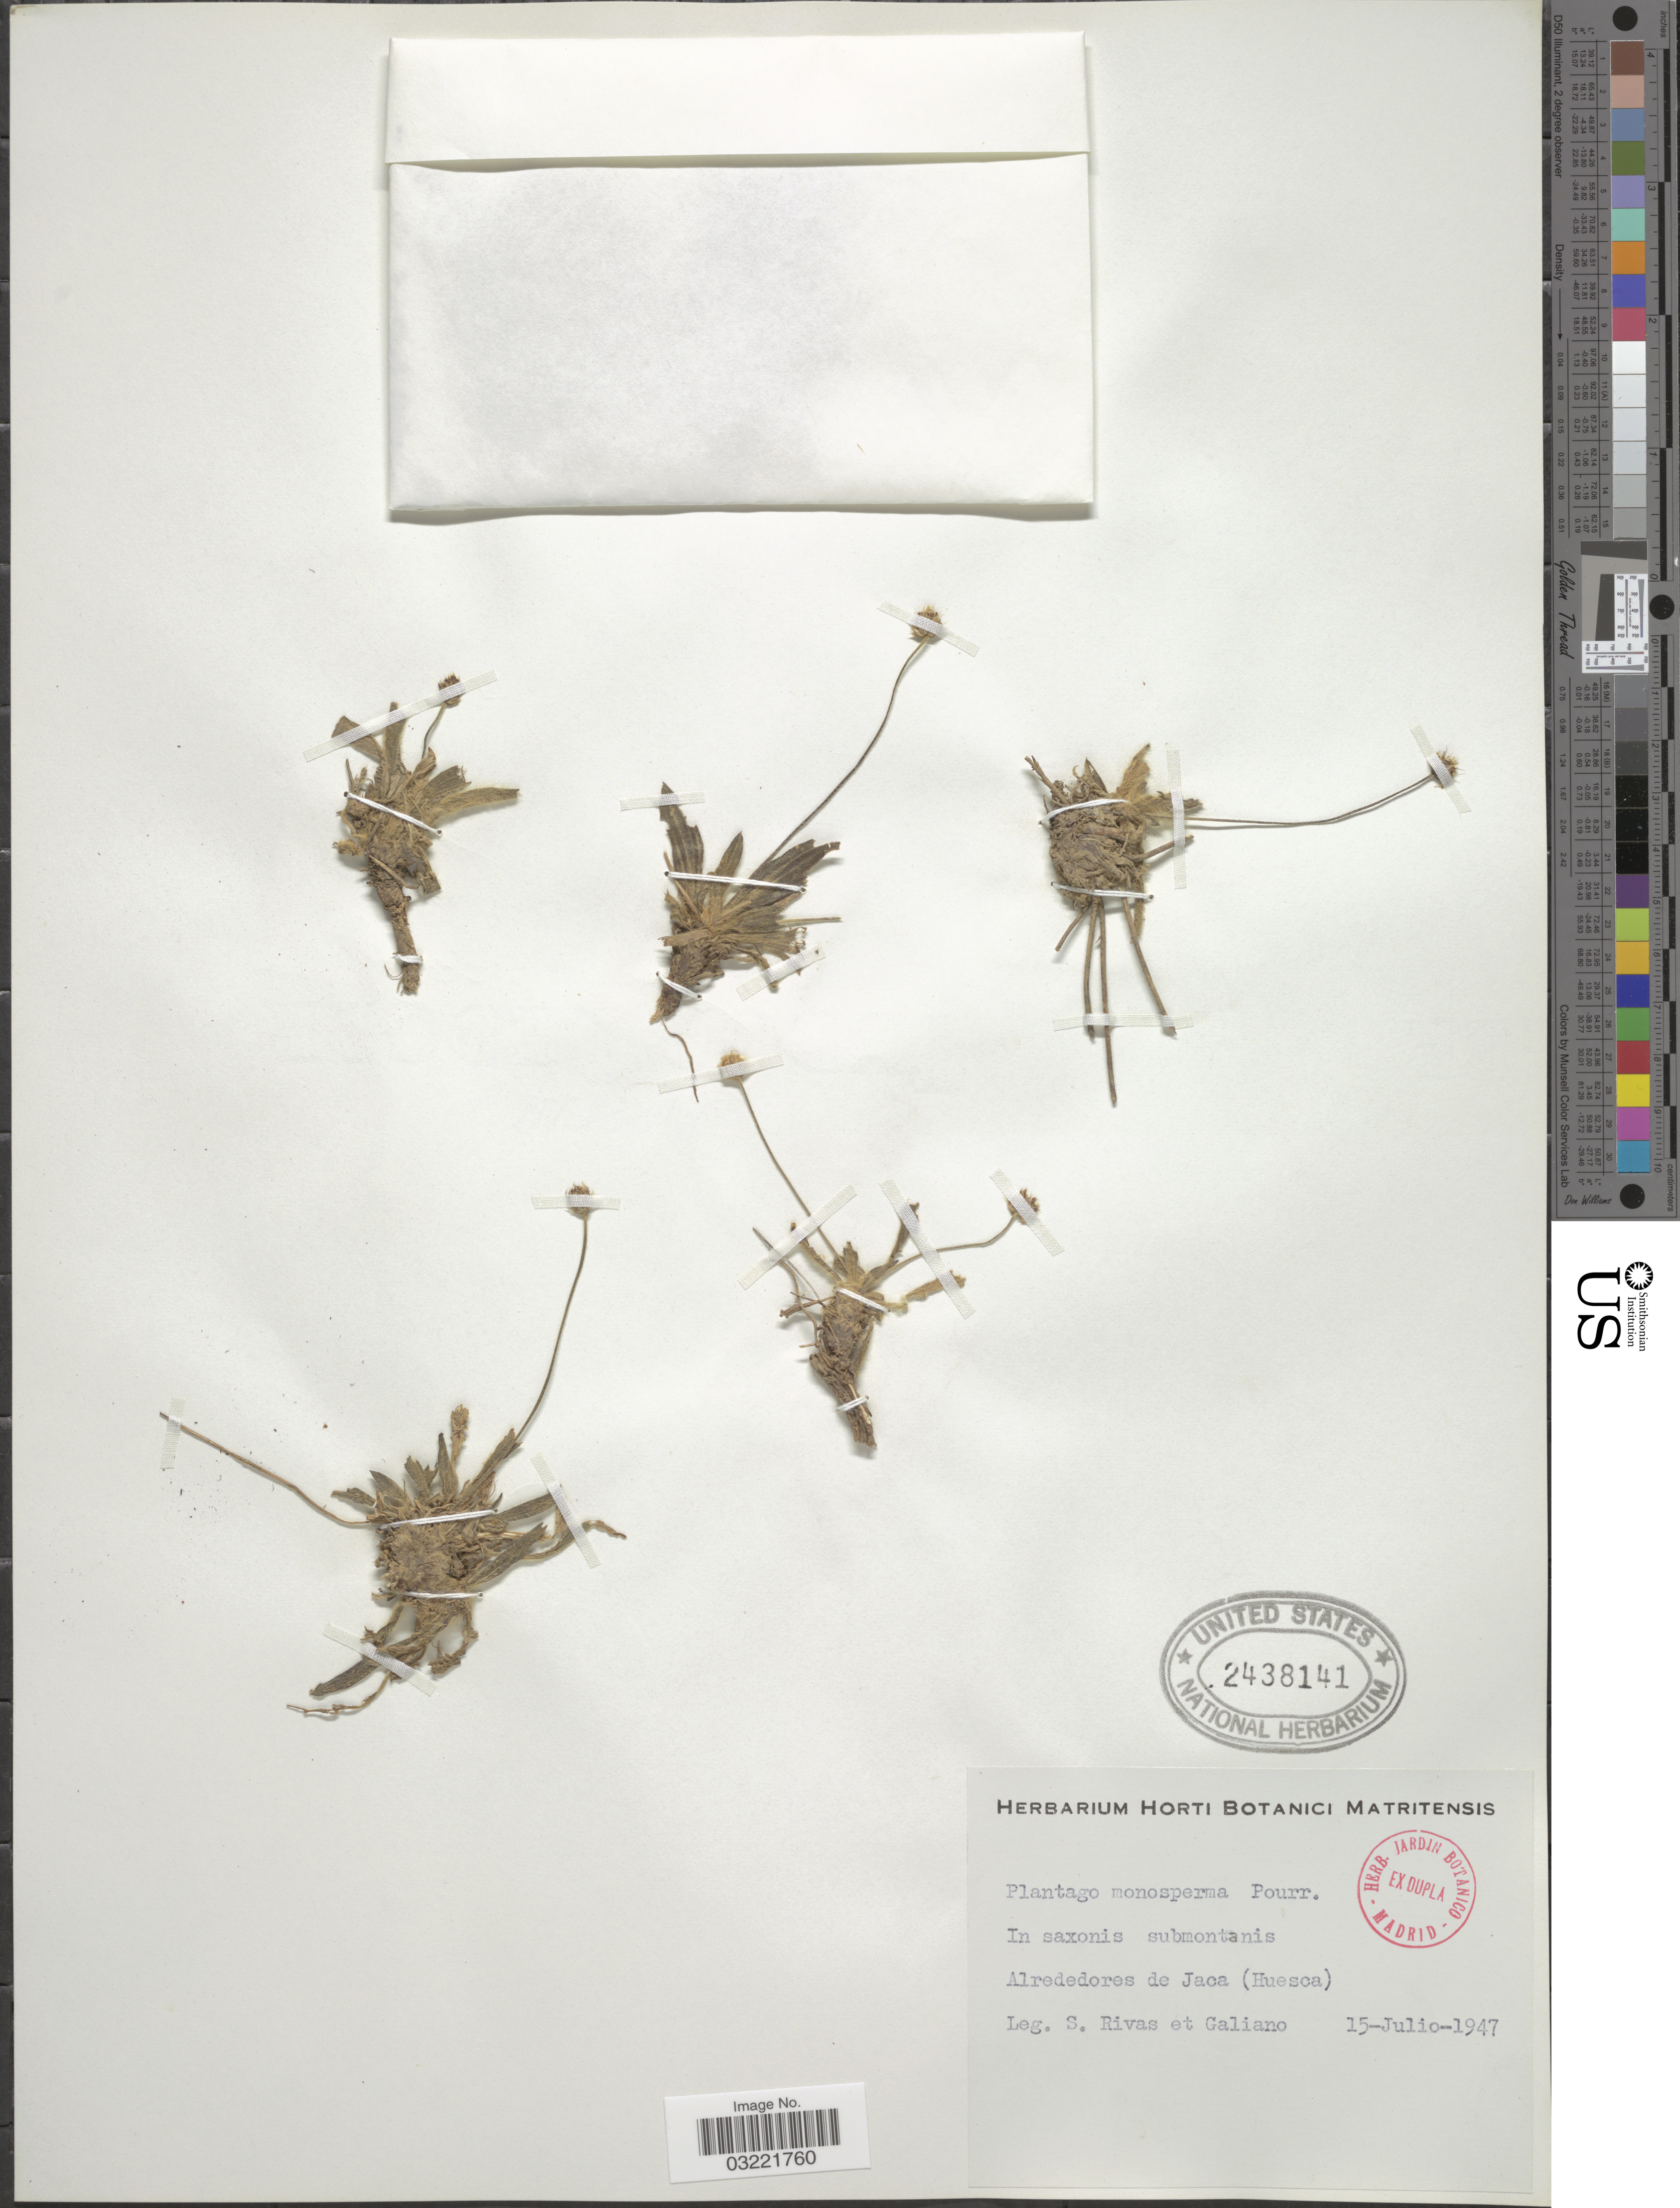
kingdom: Plantae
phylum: Tracheophyta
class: Magnoliopsida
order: Lamiales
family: Plantaginaceae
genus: Plantago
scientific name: Plantago monosperma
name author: Pourr.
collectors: S. Rivas & Galiano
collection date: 1947-07-15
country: Spain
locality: In saxonis submontanis. Alrededores de Jaca (Huesca).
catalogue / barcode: US 2438141